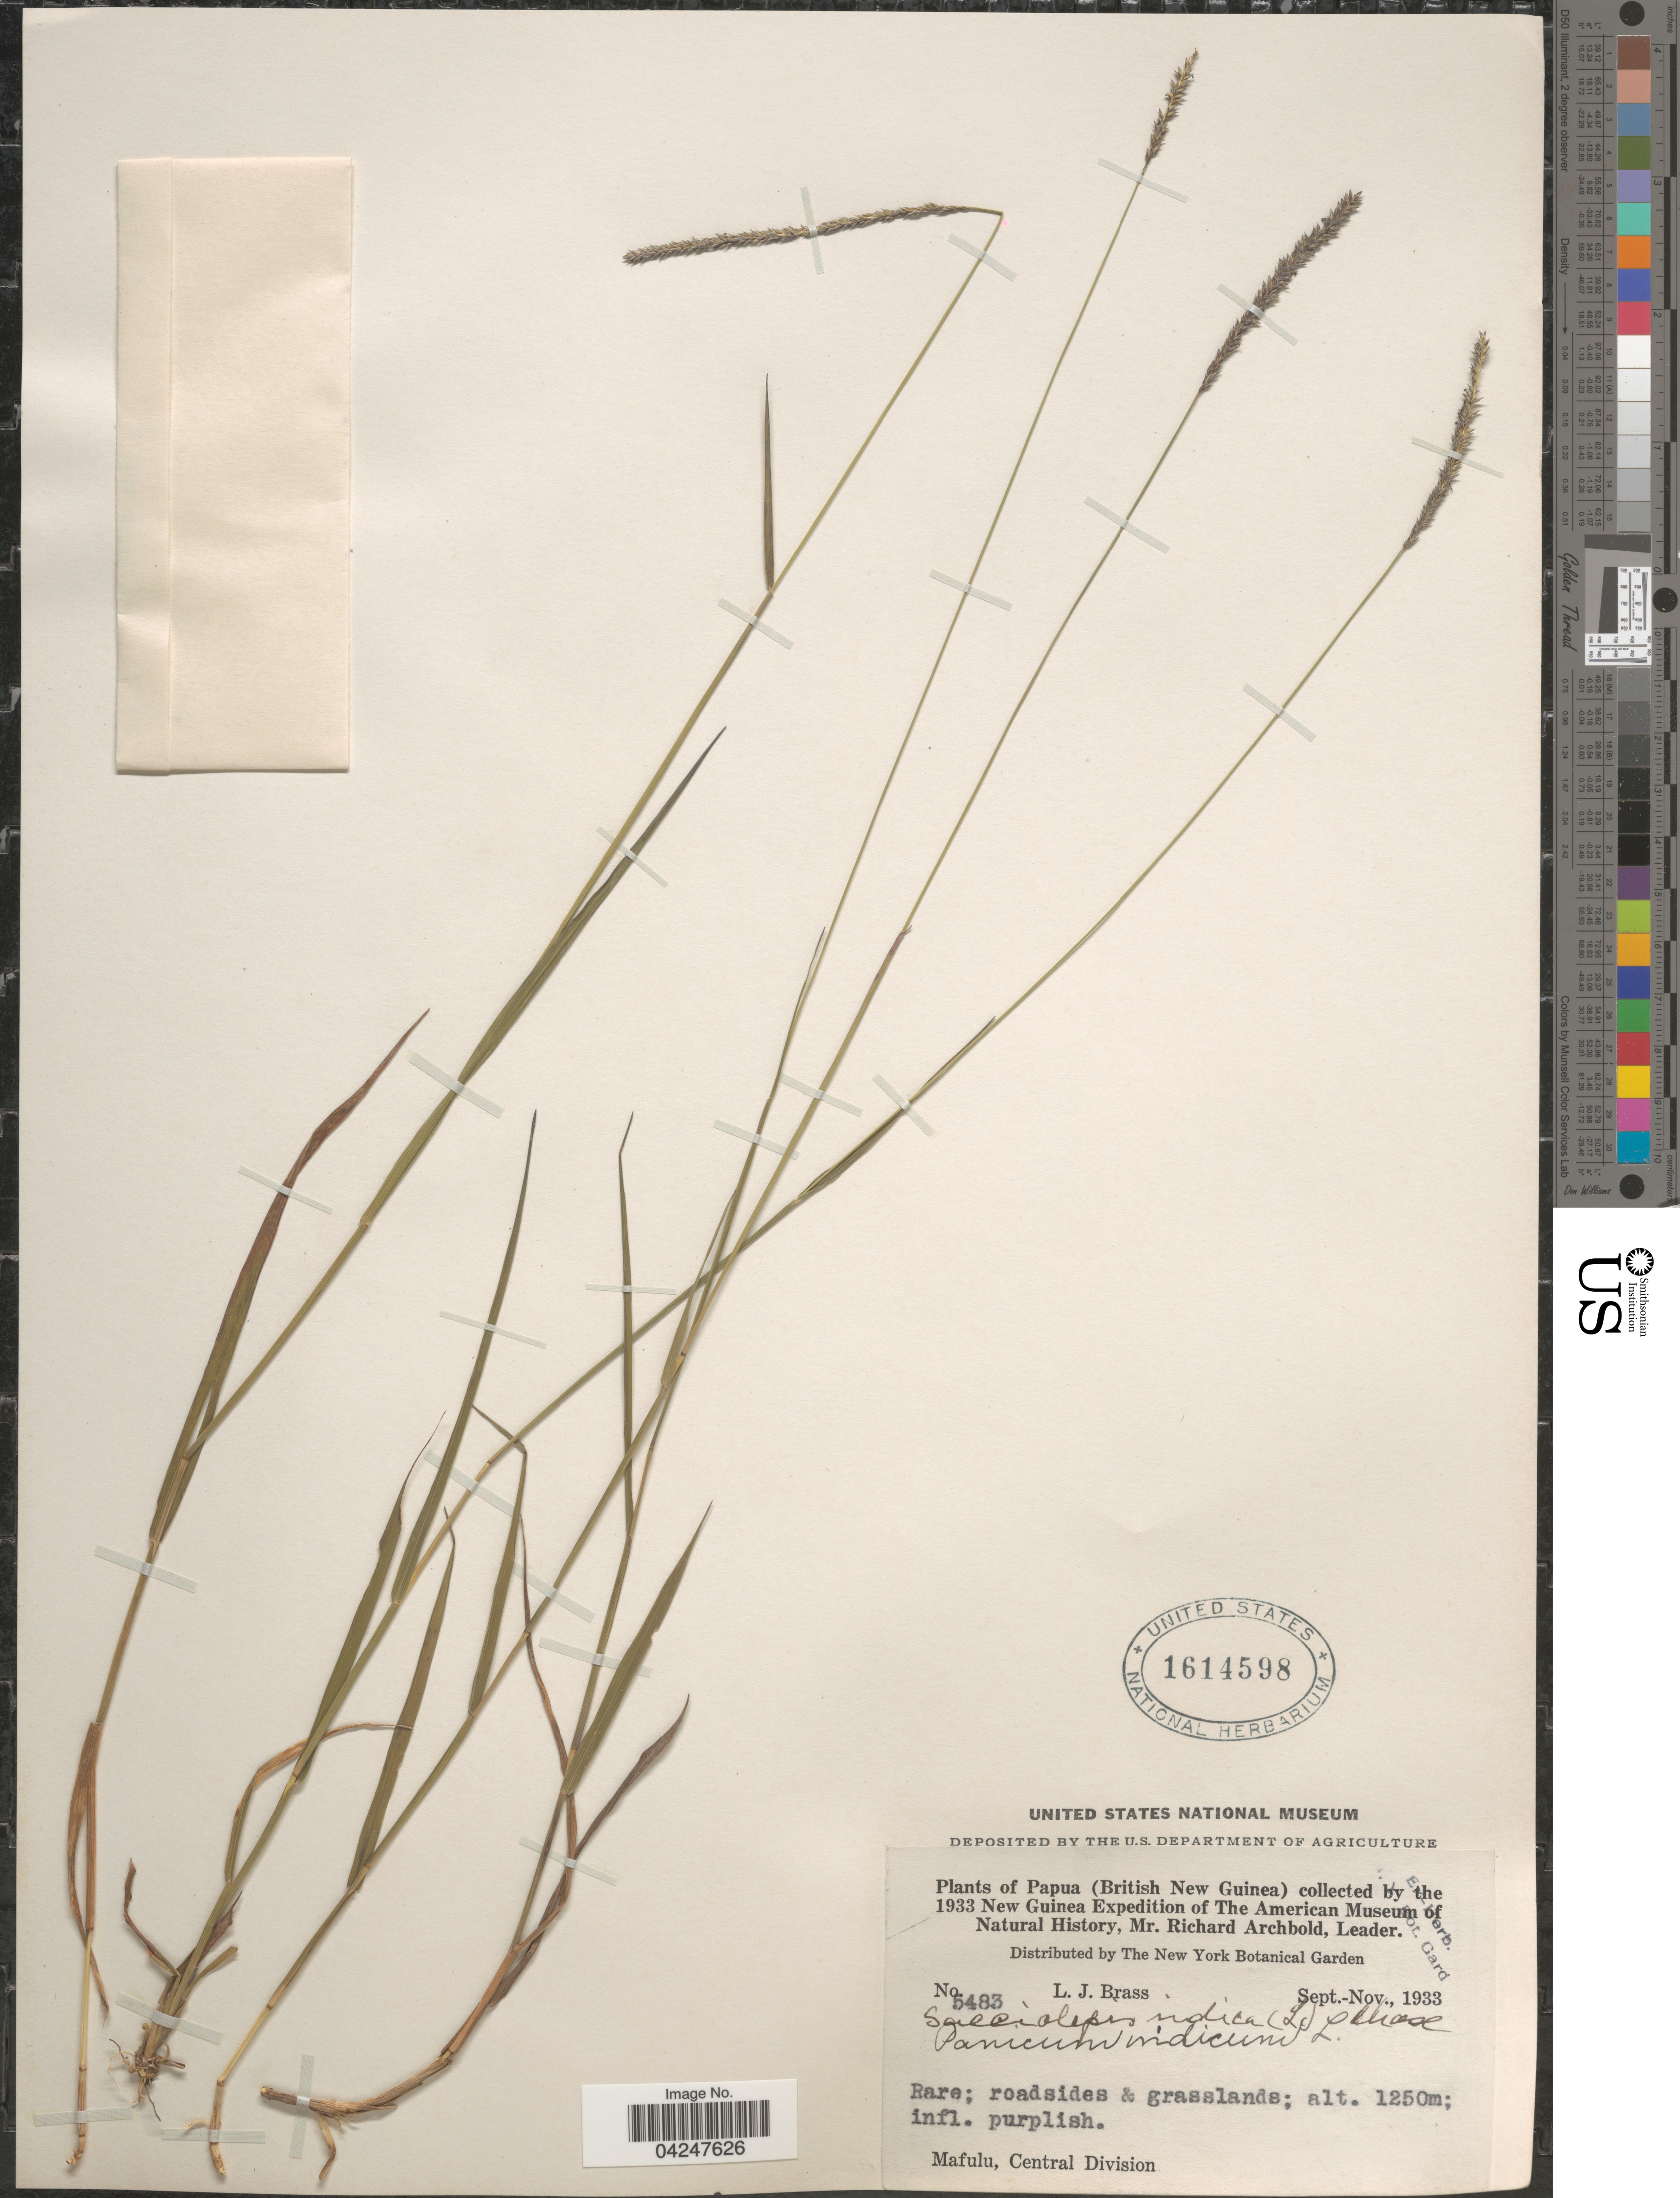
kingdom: Plantae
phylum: Tracheophyta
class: Liliopsida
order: Poales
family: Poaceae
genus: Sacciolepis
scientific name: Sacciolepis indica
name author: (L.) Chase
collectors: L. J. Brass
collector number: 5483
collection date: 1933-09/1933-11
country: Papua New Guinea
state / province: Central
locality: Papua (British New Guinea). 1933 New Guinea Expedition of The American Museum of Natural History. Mafulu, Central Division.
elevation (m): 1250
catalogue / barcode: US 1614598